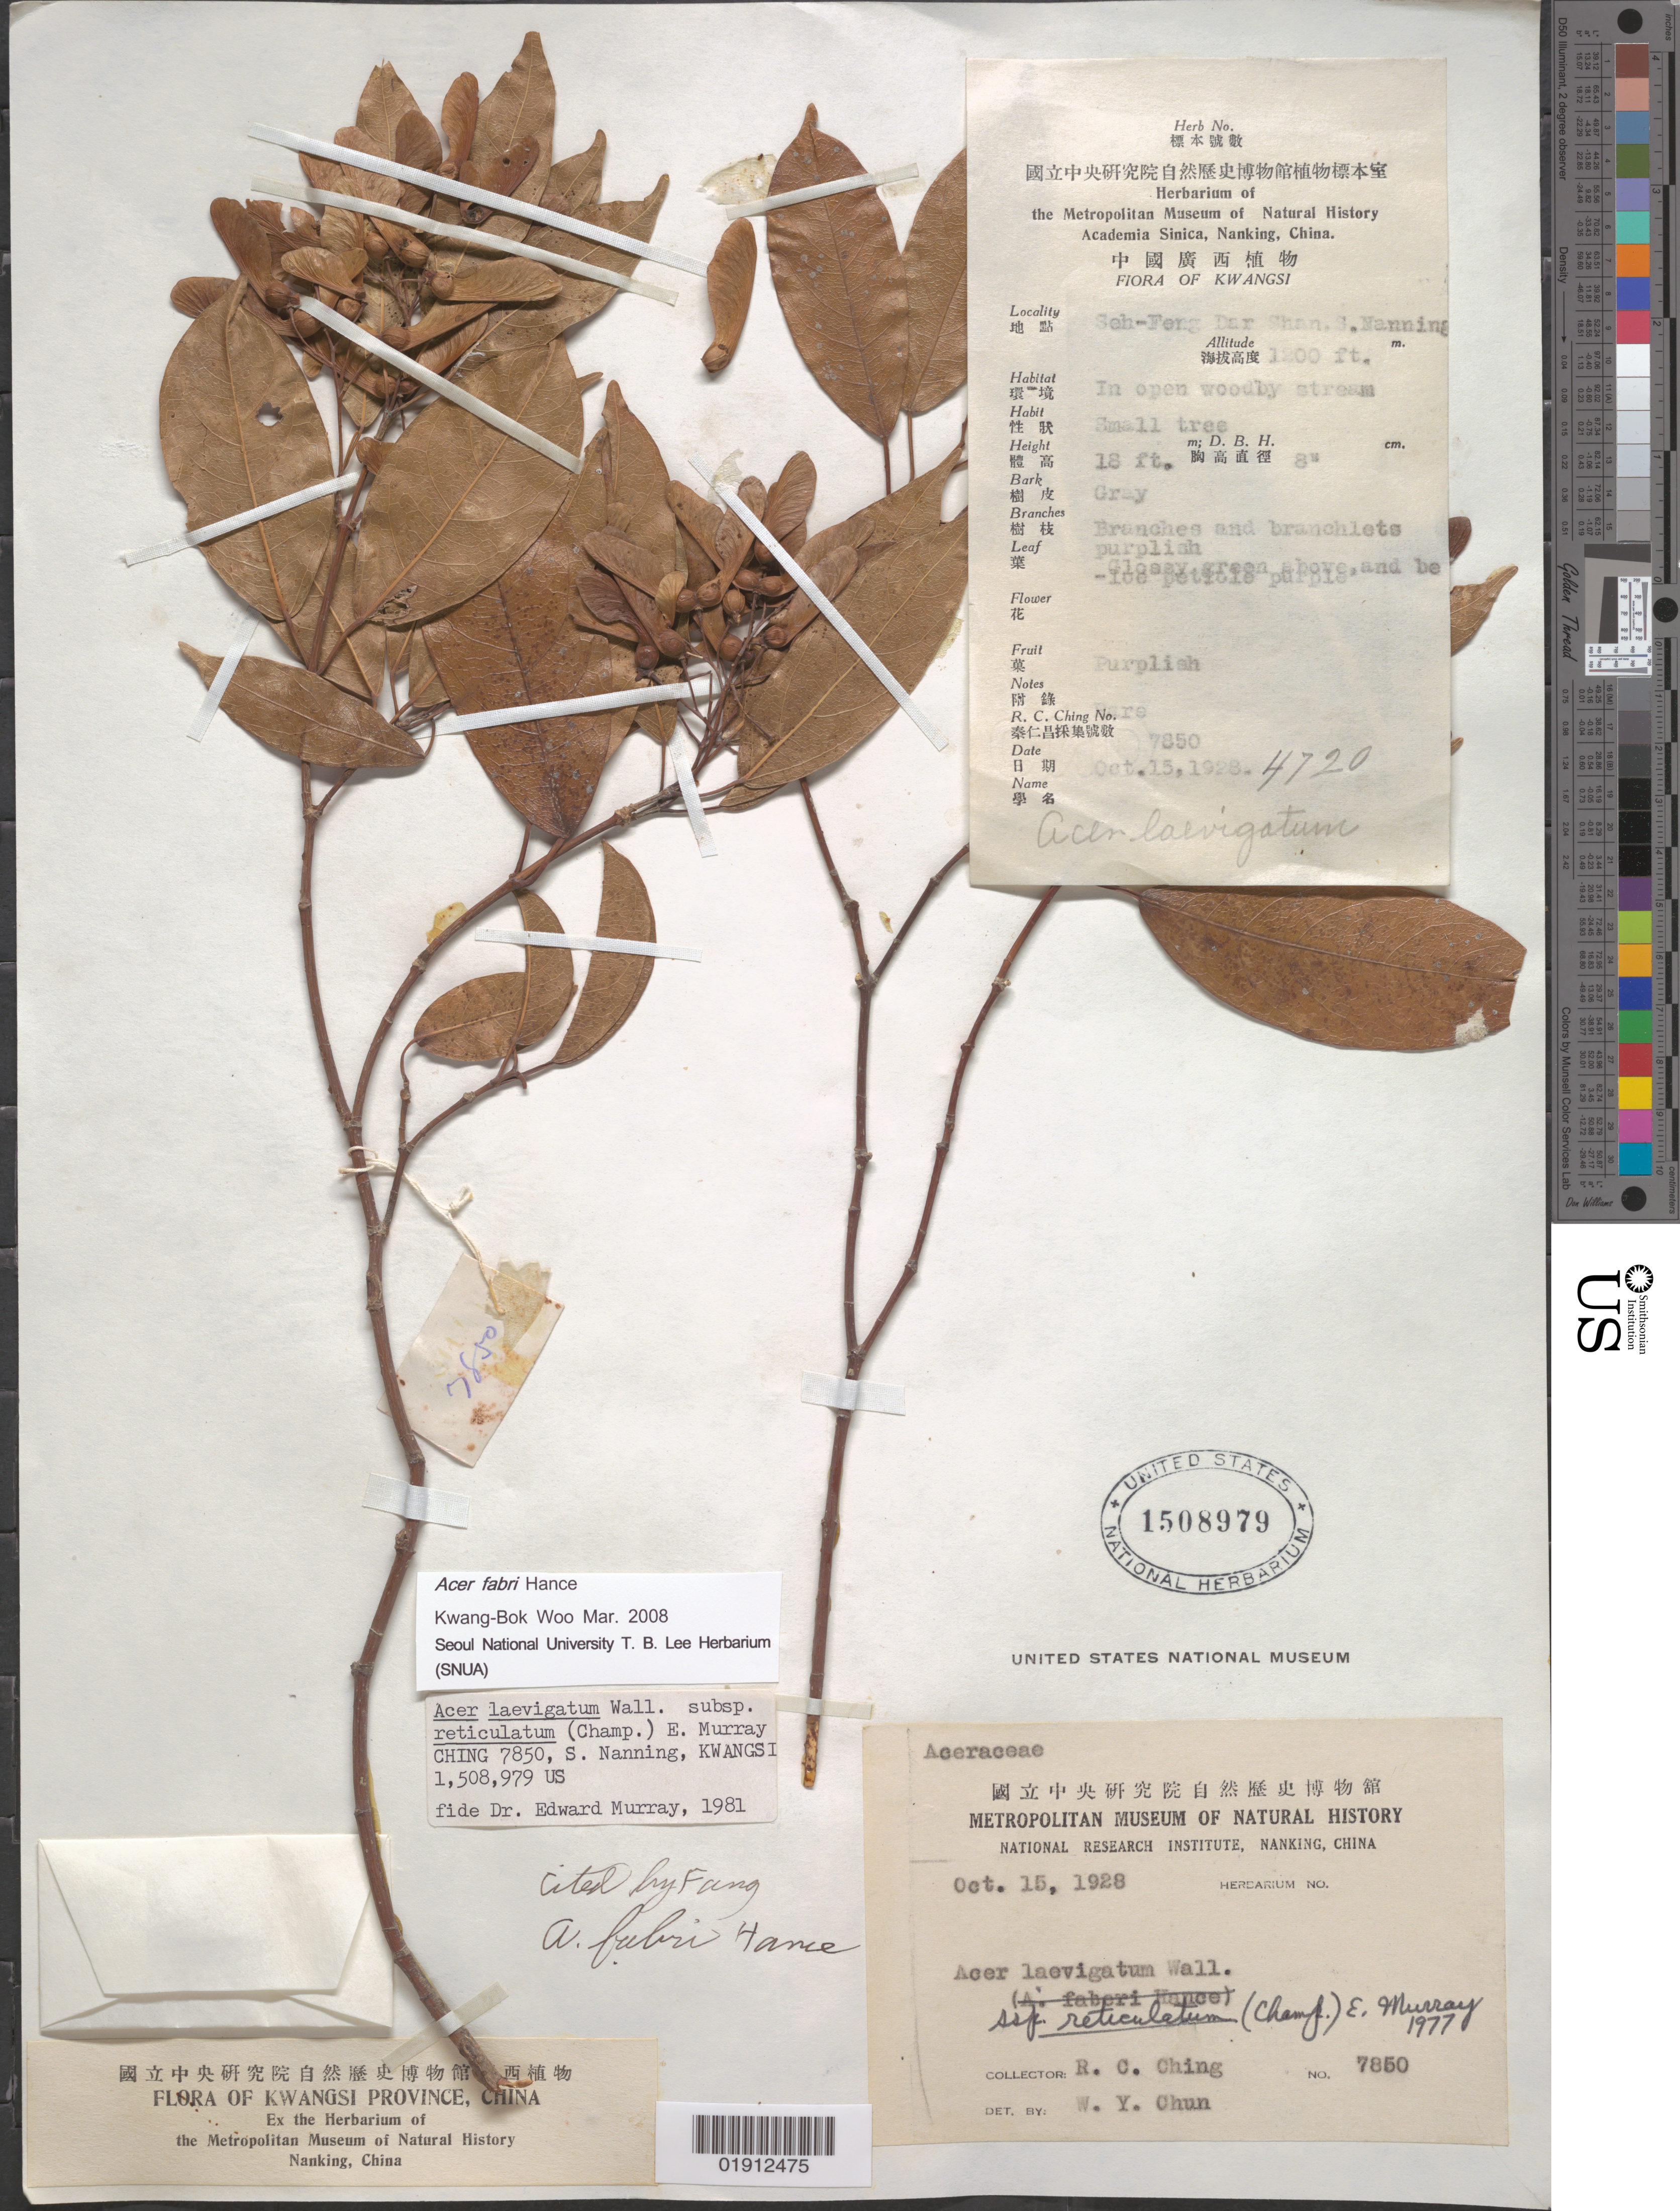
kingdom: Plantae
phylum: Tracheophyta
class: Magnoliopsida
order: Sapindales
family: Sapindaceae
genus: Acer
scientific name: Acer fabri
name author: Hance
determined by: Woo, K. B.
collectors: R. C. Ching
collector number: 7850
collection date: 1928-10-15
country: China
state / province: Guangxi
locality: Kwangsi [Guangxi], Seh-Feng Dar Shan, S. Nanning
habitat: In open woody stream. Rare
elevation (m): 366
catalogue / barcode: US 1508979